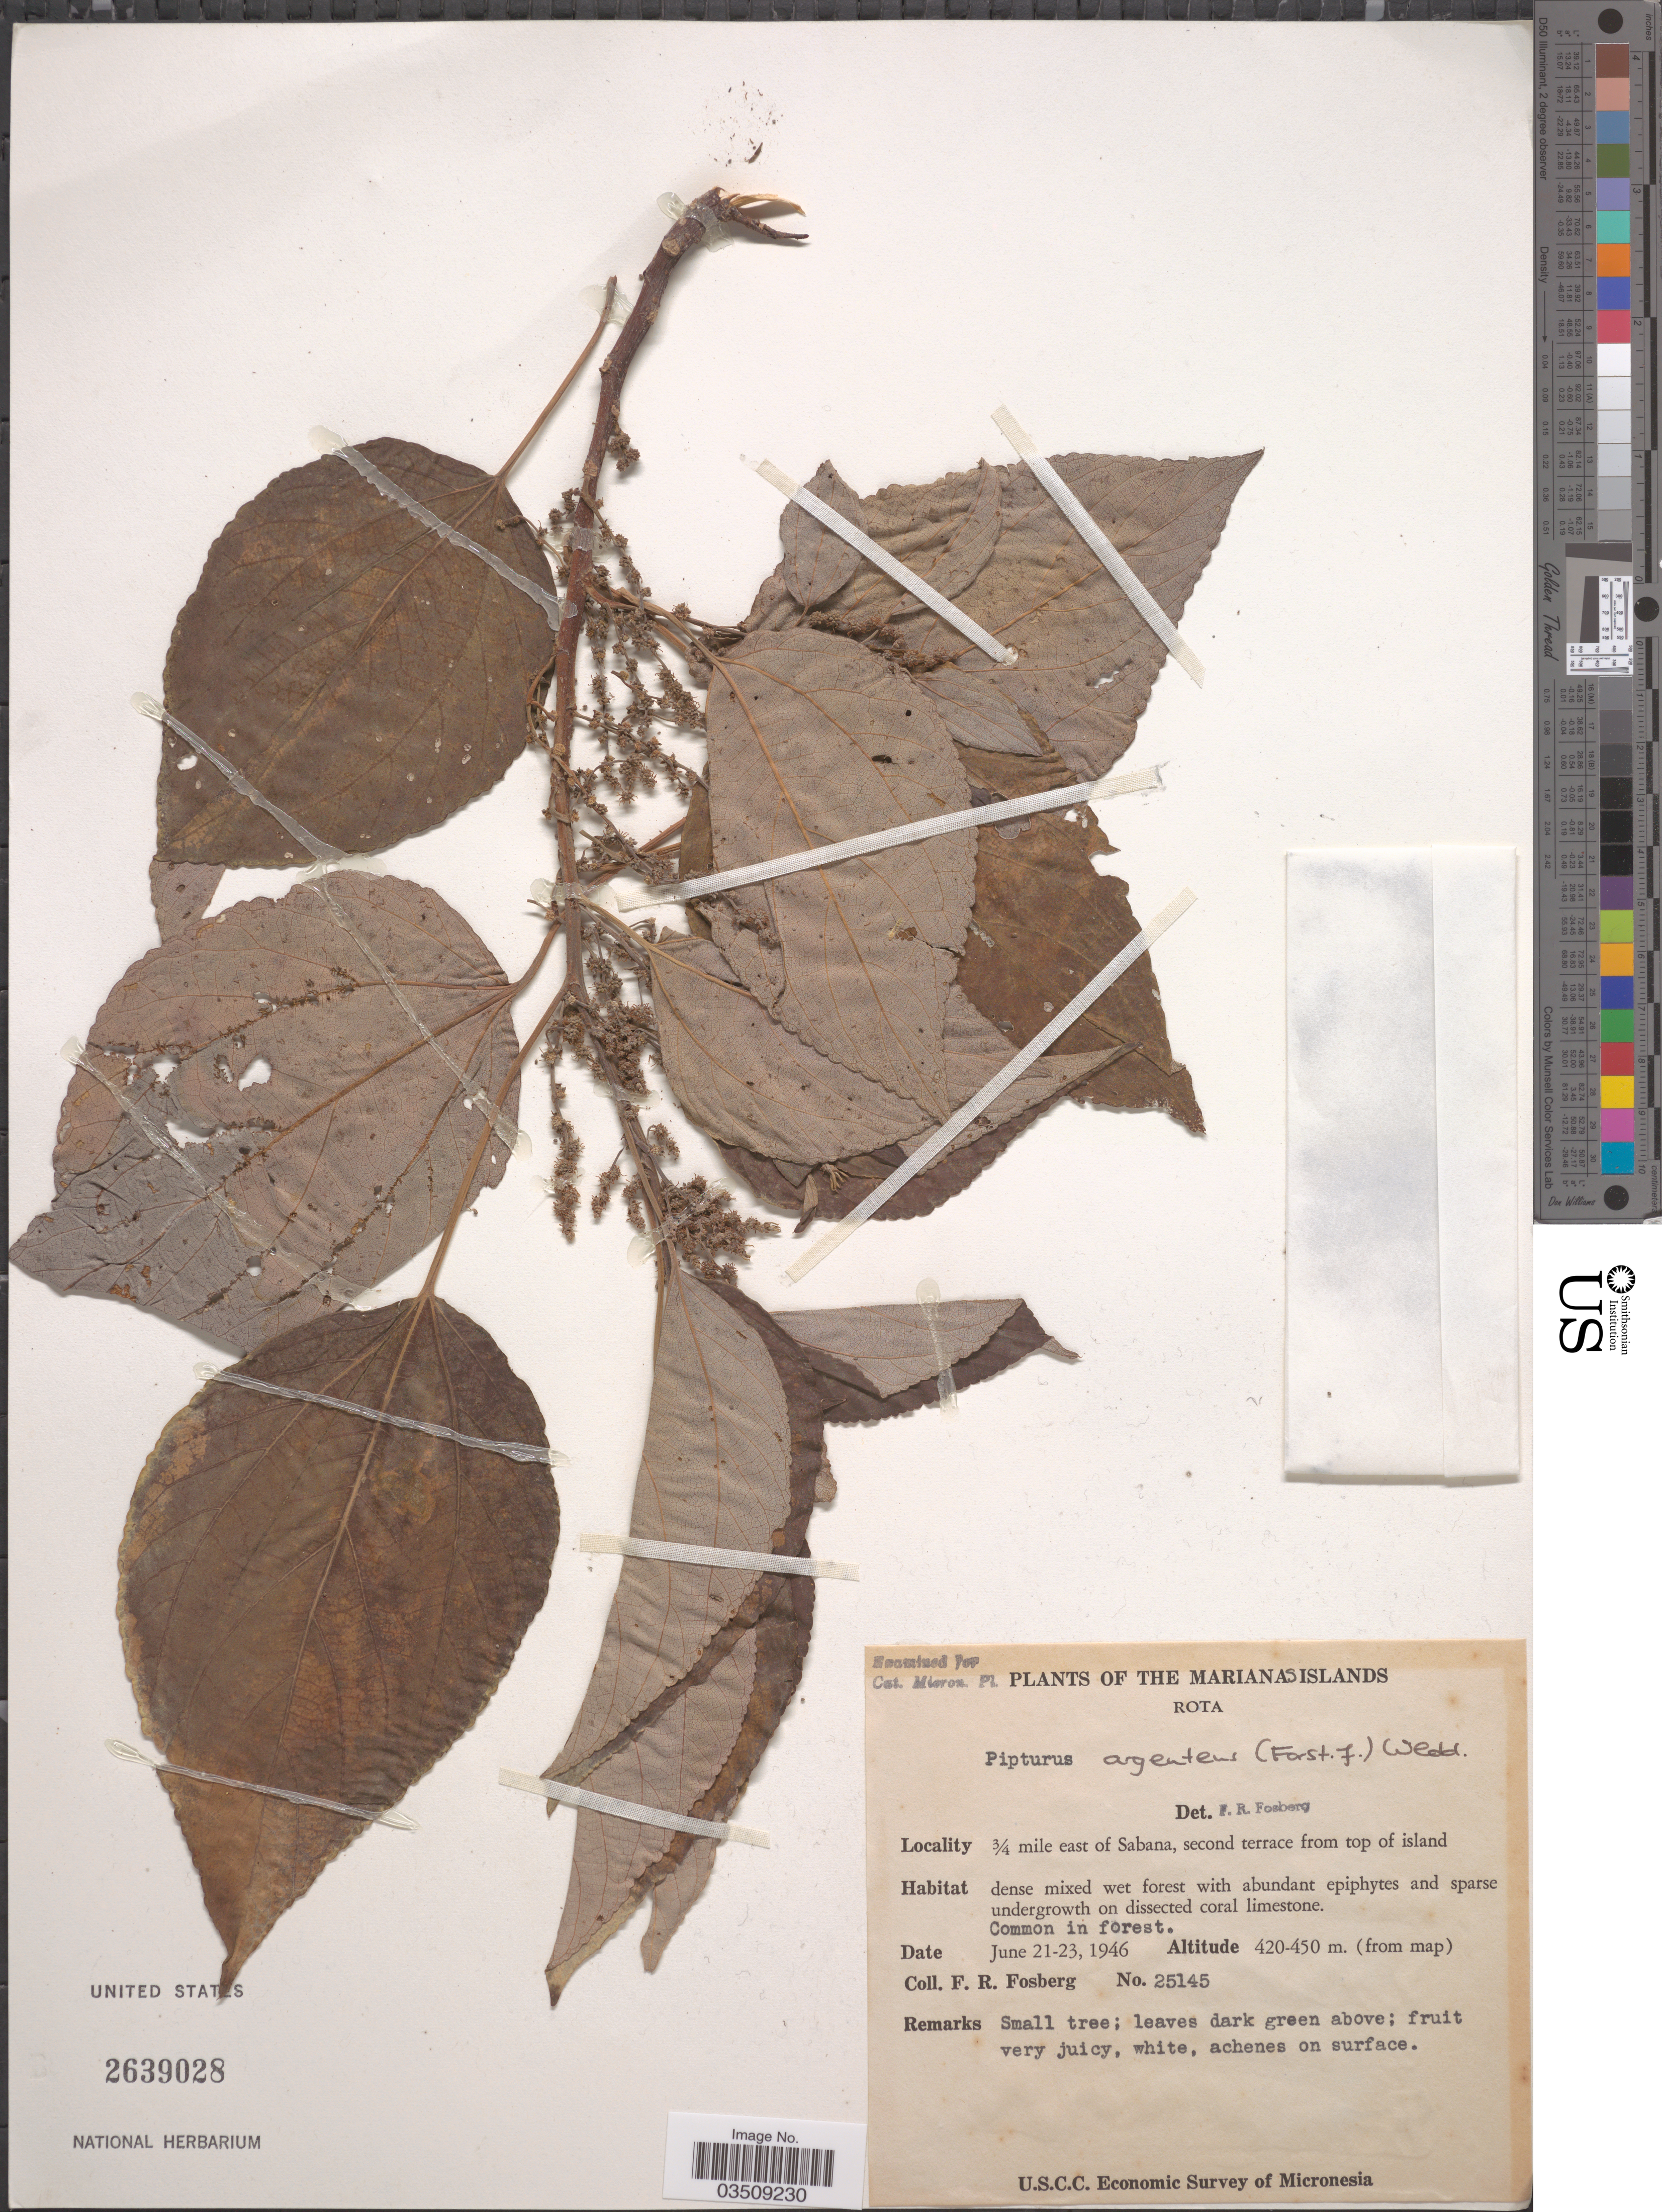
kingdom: Plantae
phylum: Tracheophyta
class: Magnoliopsida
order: Rosales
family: Urticaceae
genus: Pipturus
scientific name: Pipturus argenteus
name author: (G. Forst.) Wedd.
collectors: F. R. Fosberg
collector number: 25145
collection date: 1946-06-21/1946-06-23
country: Northern Mariana Islands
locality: Marianas Islands. Rota. ¾ mile east of Sabana, second terrace from top of island.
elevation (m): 420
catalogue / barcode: US 2639028